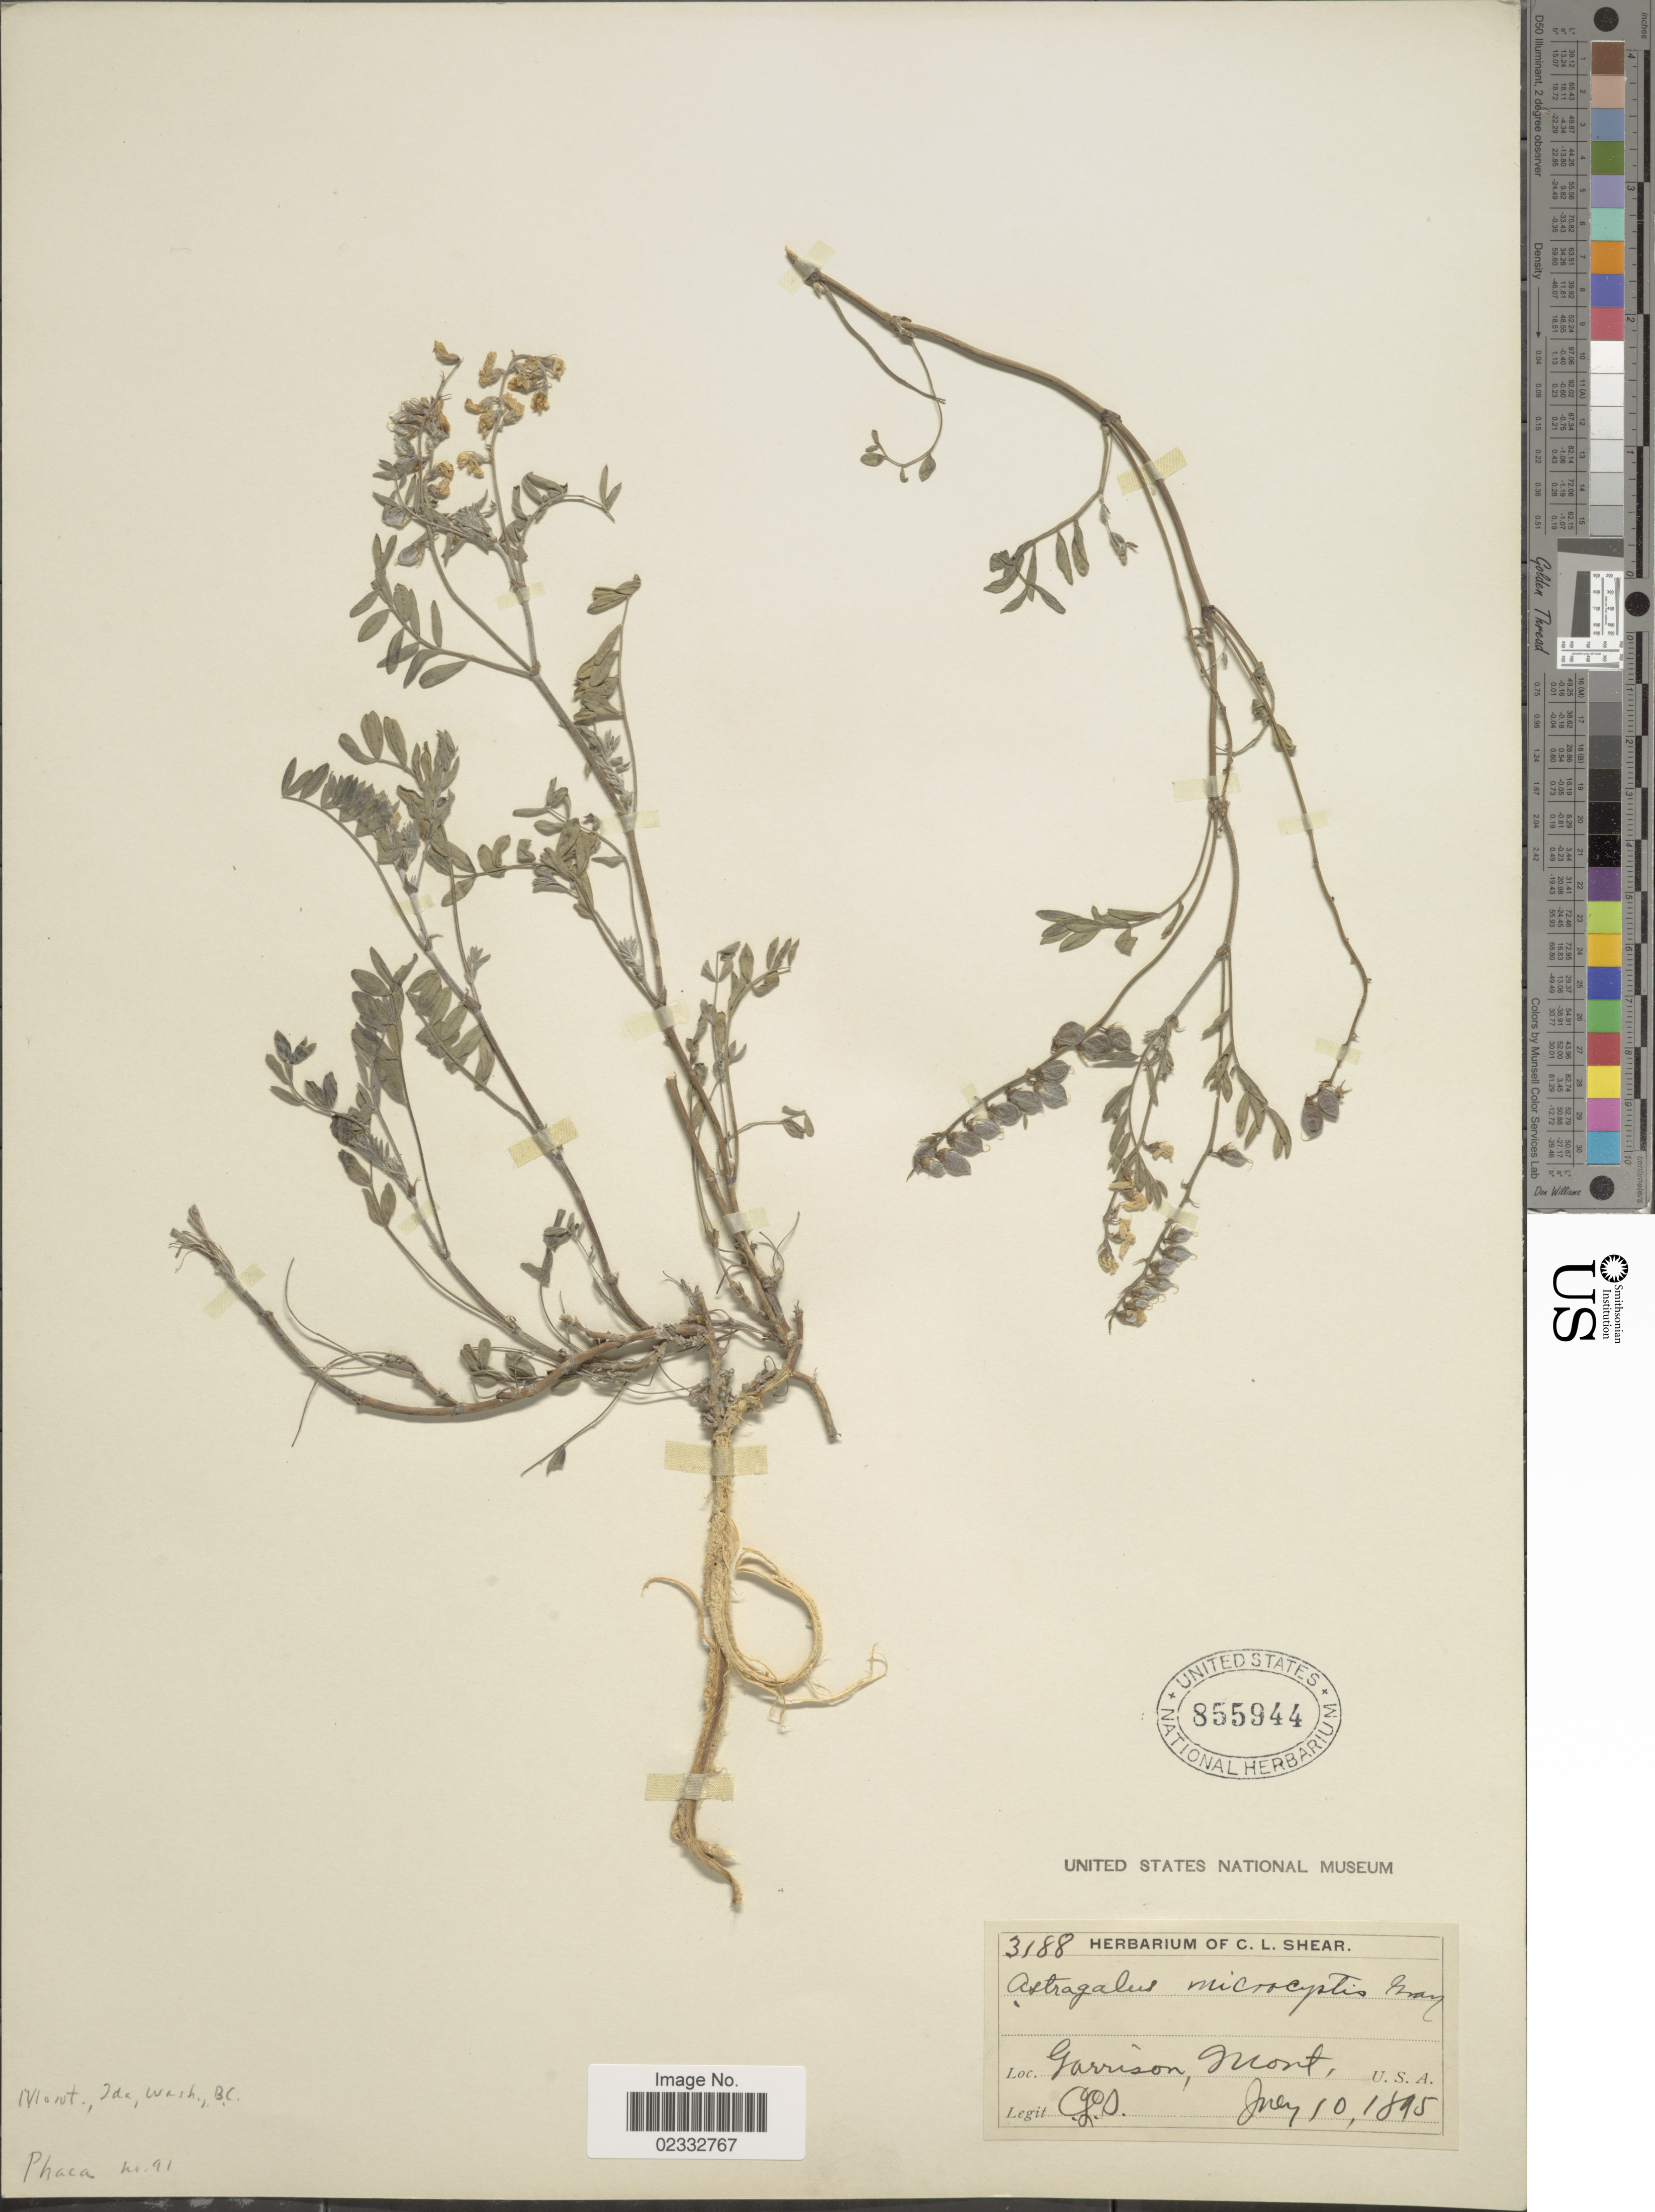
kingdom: Plantae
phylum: Tracheophyta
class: Magnoliopsida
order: Fabales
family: Fabaceae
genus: Astragalus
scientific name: Astragalus microcystis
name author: A. Gray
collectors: C. L. Shear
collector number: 3188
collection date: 1895-07-10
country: United States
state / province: Montana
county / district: Powell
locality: Garrison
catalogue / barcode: US 855944